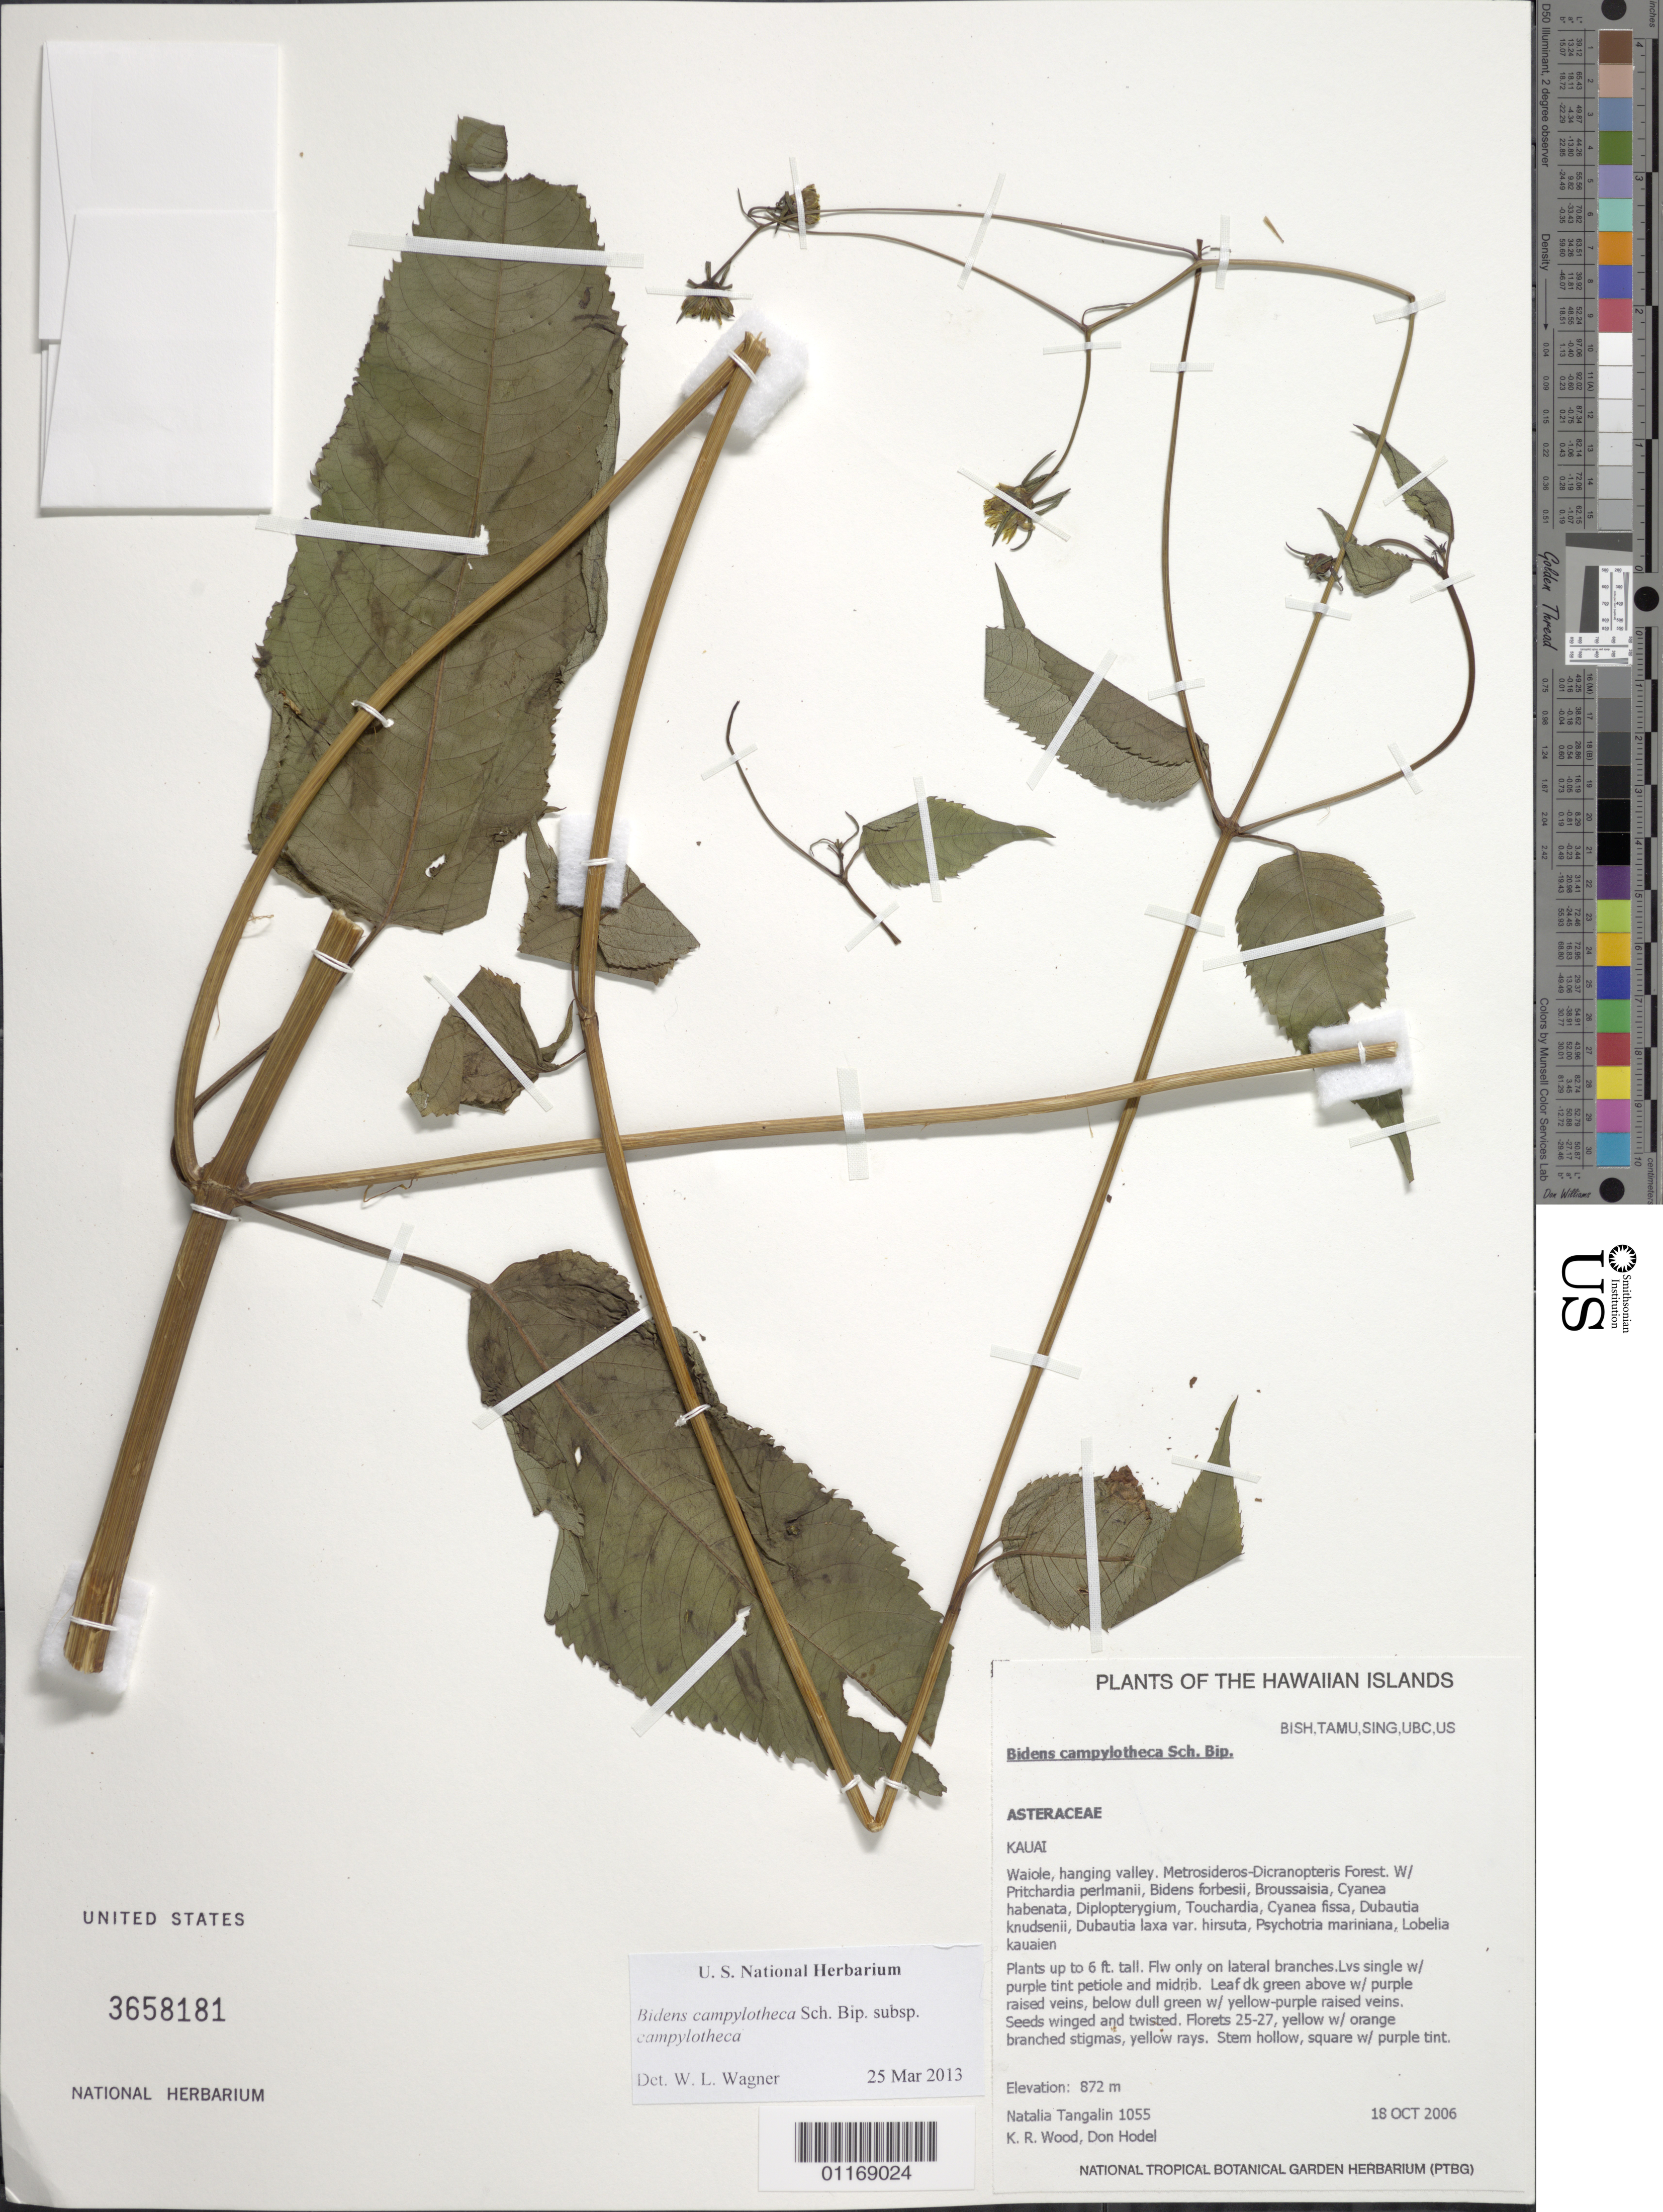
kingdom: Plantae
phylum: Tracheophyta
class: Magnoliopsida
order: Asterales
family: Asteraceae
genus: Bidens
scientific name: Bidens campylotheca subsp. campylotheca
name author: Sch. Bip.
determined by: Wagner, W. L., (BOT), Smithsonian Institution - National Museum of Natural History (UNITED STATES)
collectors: N. Tangalin, D. R. Hodel & K. R. Wood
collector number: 1055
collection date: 2006-10-18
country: United States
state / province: Hawaii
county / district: Kauai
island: Kaua'i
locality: Waiole, hanging valley.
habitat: Metrosideros-Dicranopteris forest.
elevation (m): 872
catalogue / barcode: US 3658181